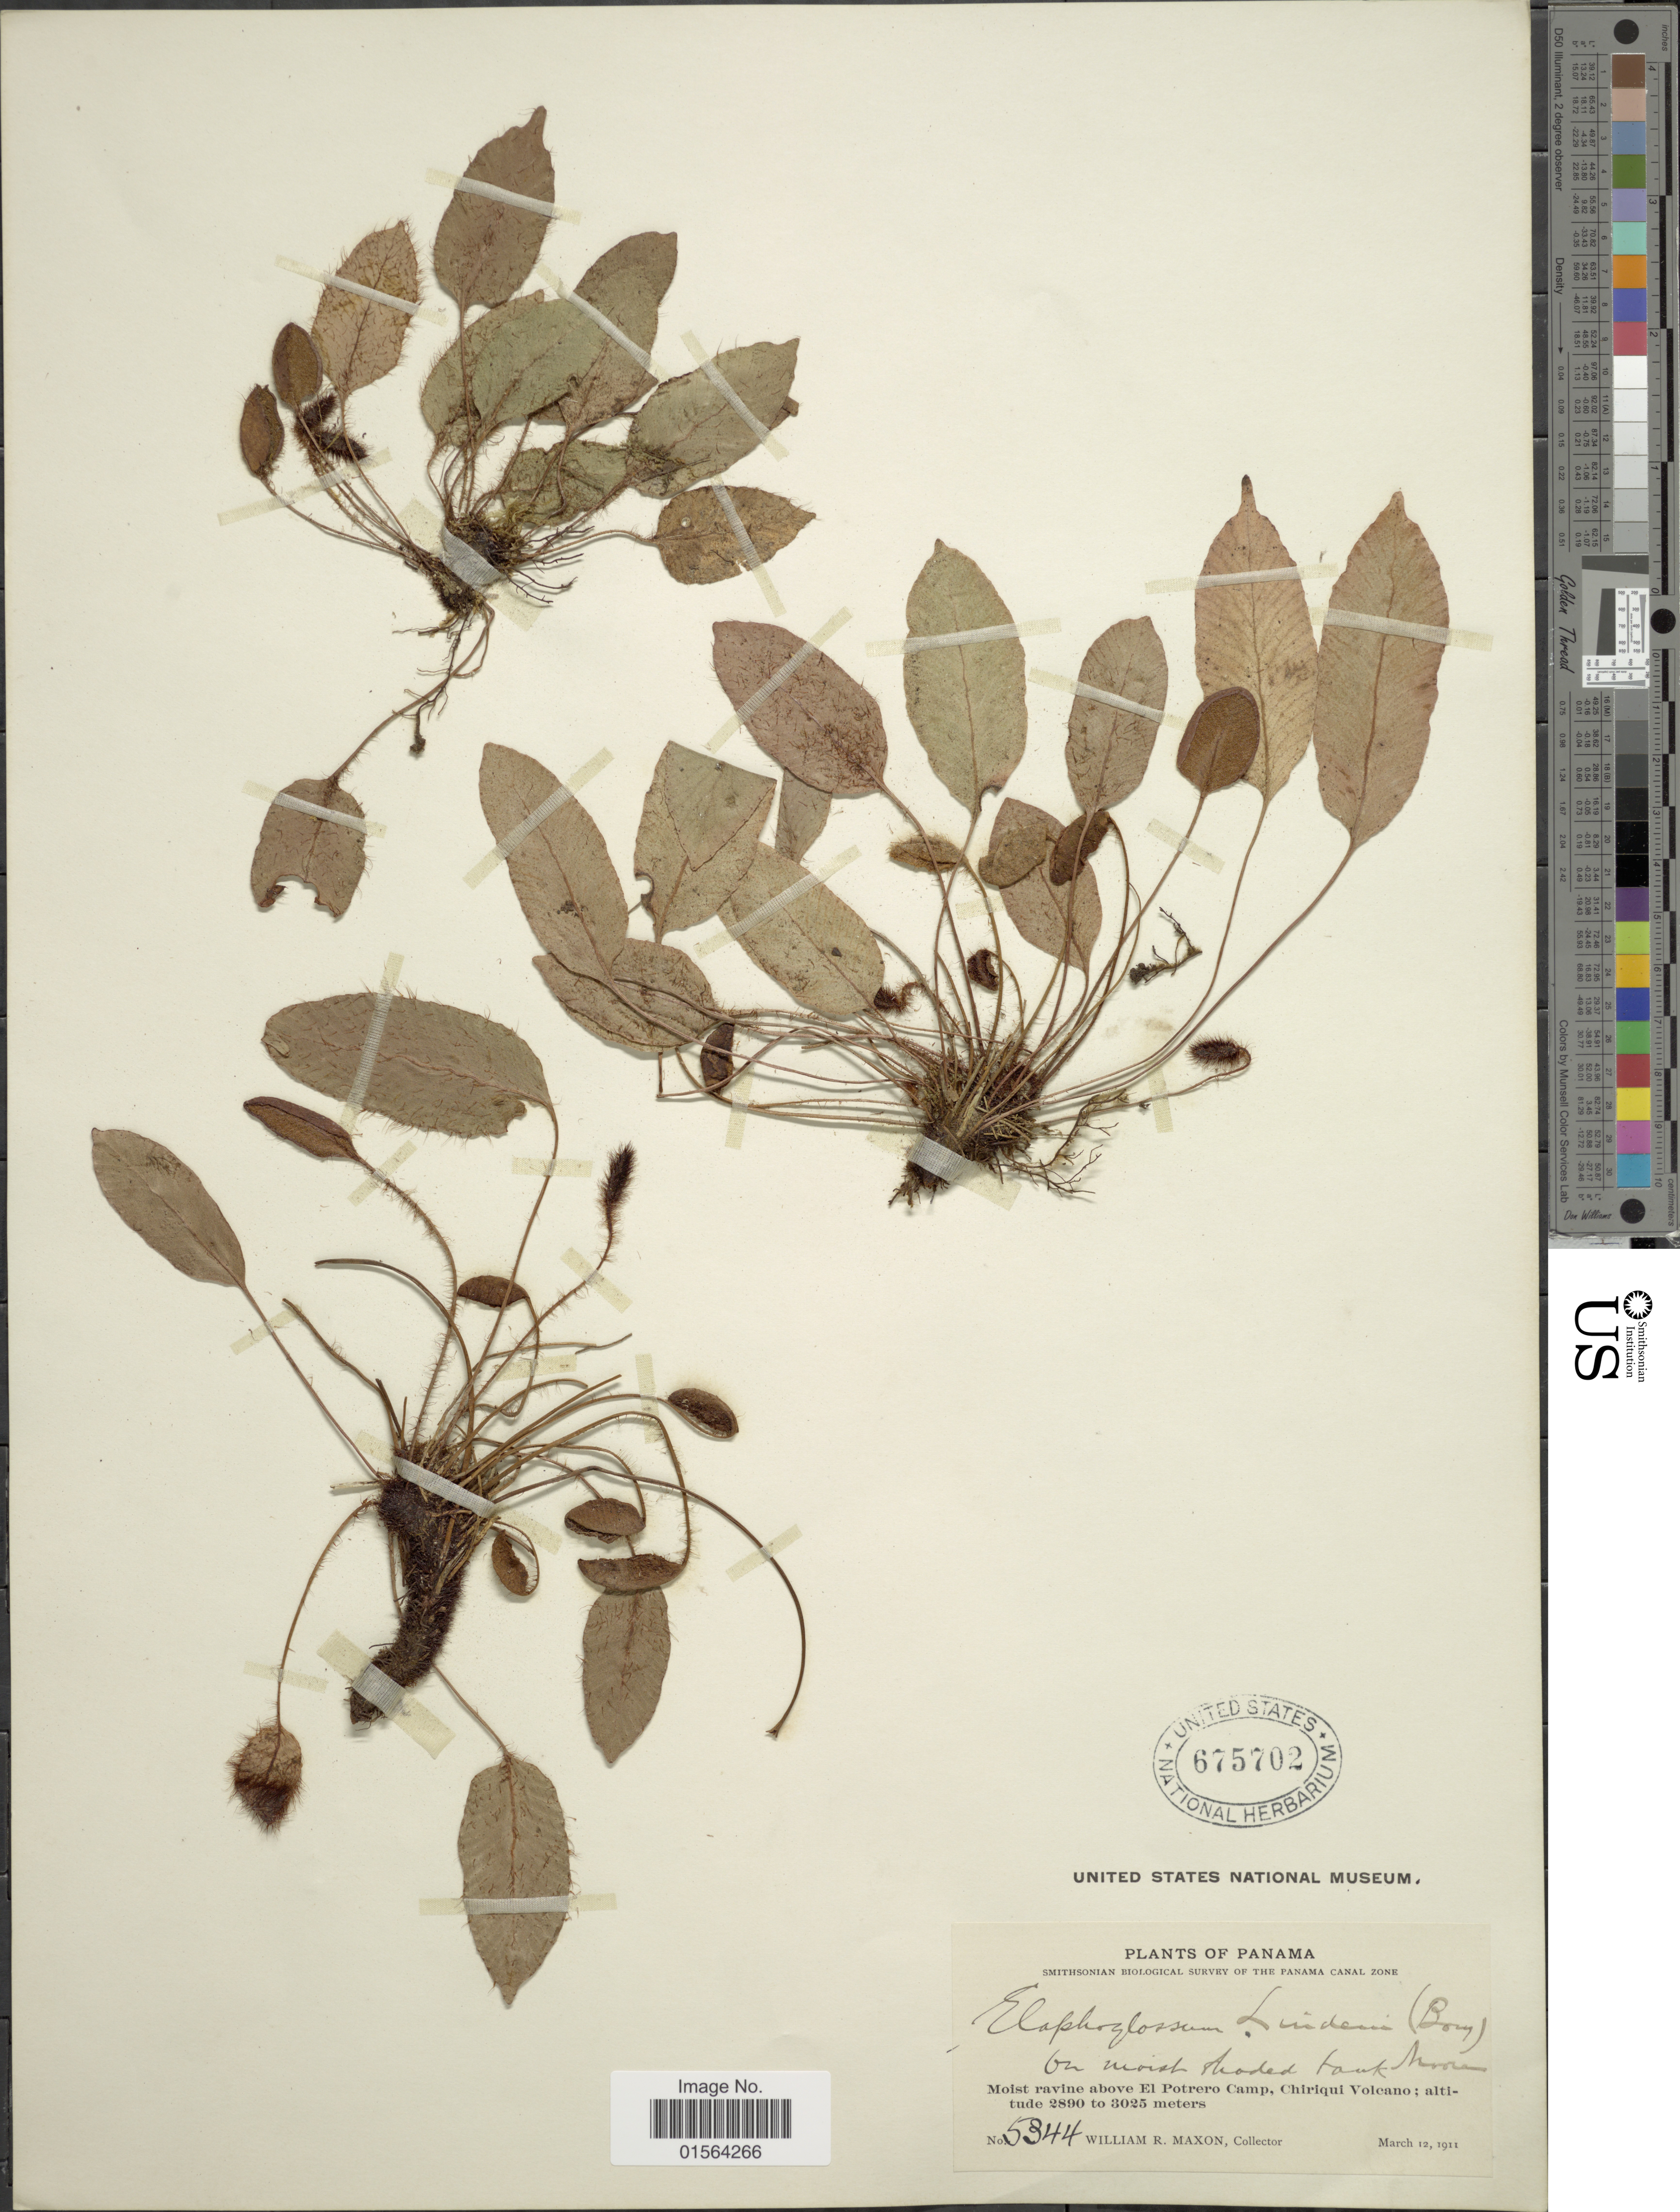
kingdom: Plantae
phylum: Tracheophyta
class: Polypodiopsida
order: Polypodiales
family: Dryopteridaceae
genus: Elaphoglossum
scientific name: Elaphoglossum lindenii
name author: (Bory ex Fée) T. Moore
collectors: W. R. Maxon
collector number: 5344123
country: Panama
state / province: Chiriqui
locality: Moist ravine above El Potrero Camp, Chiriqui Volcano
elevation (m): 2890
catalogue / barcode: US 675702